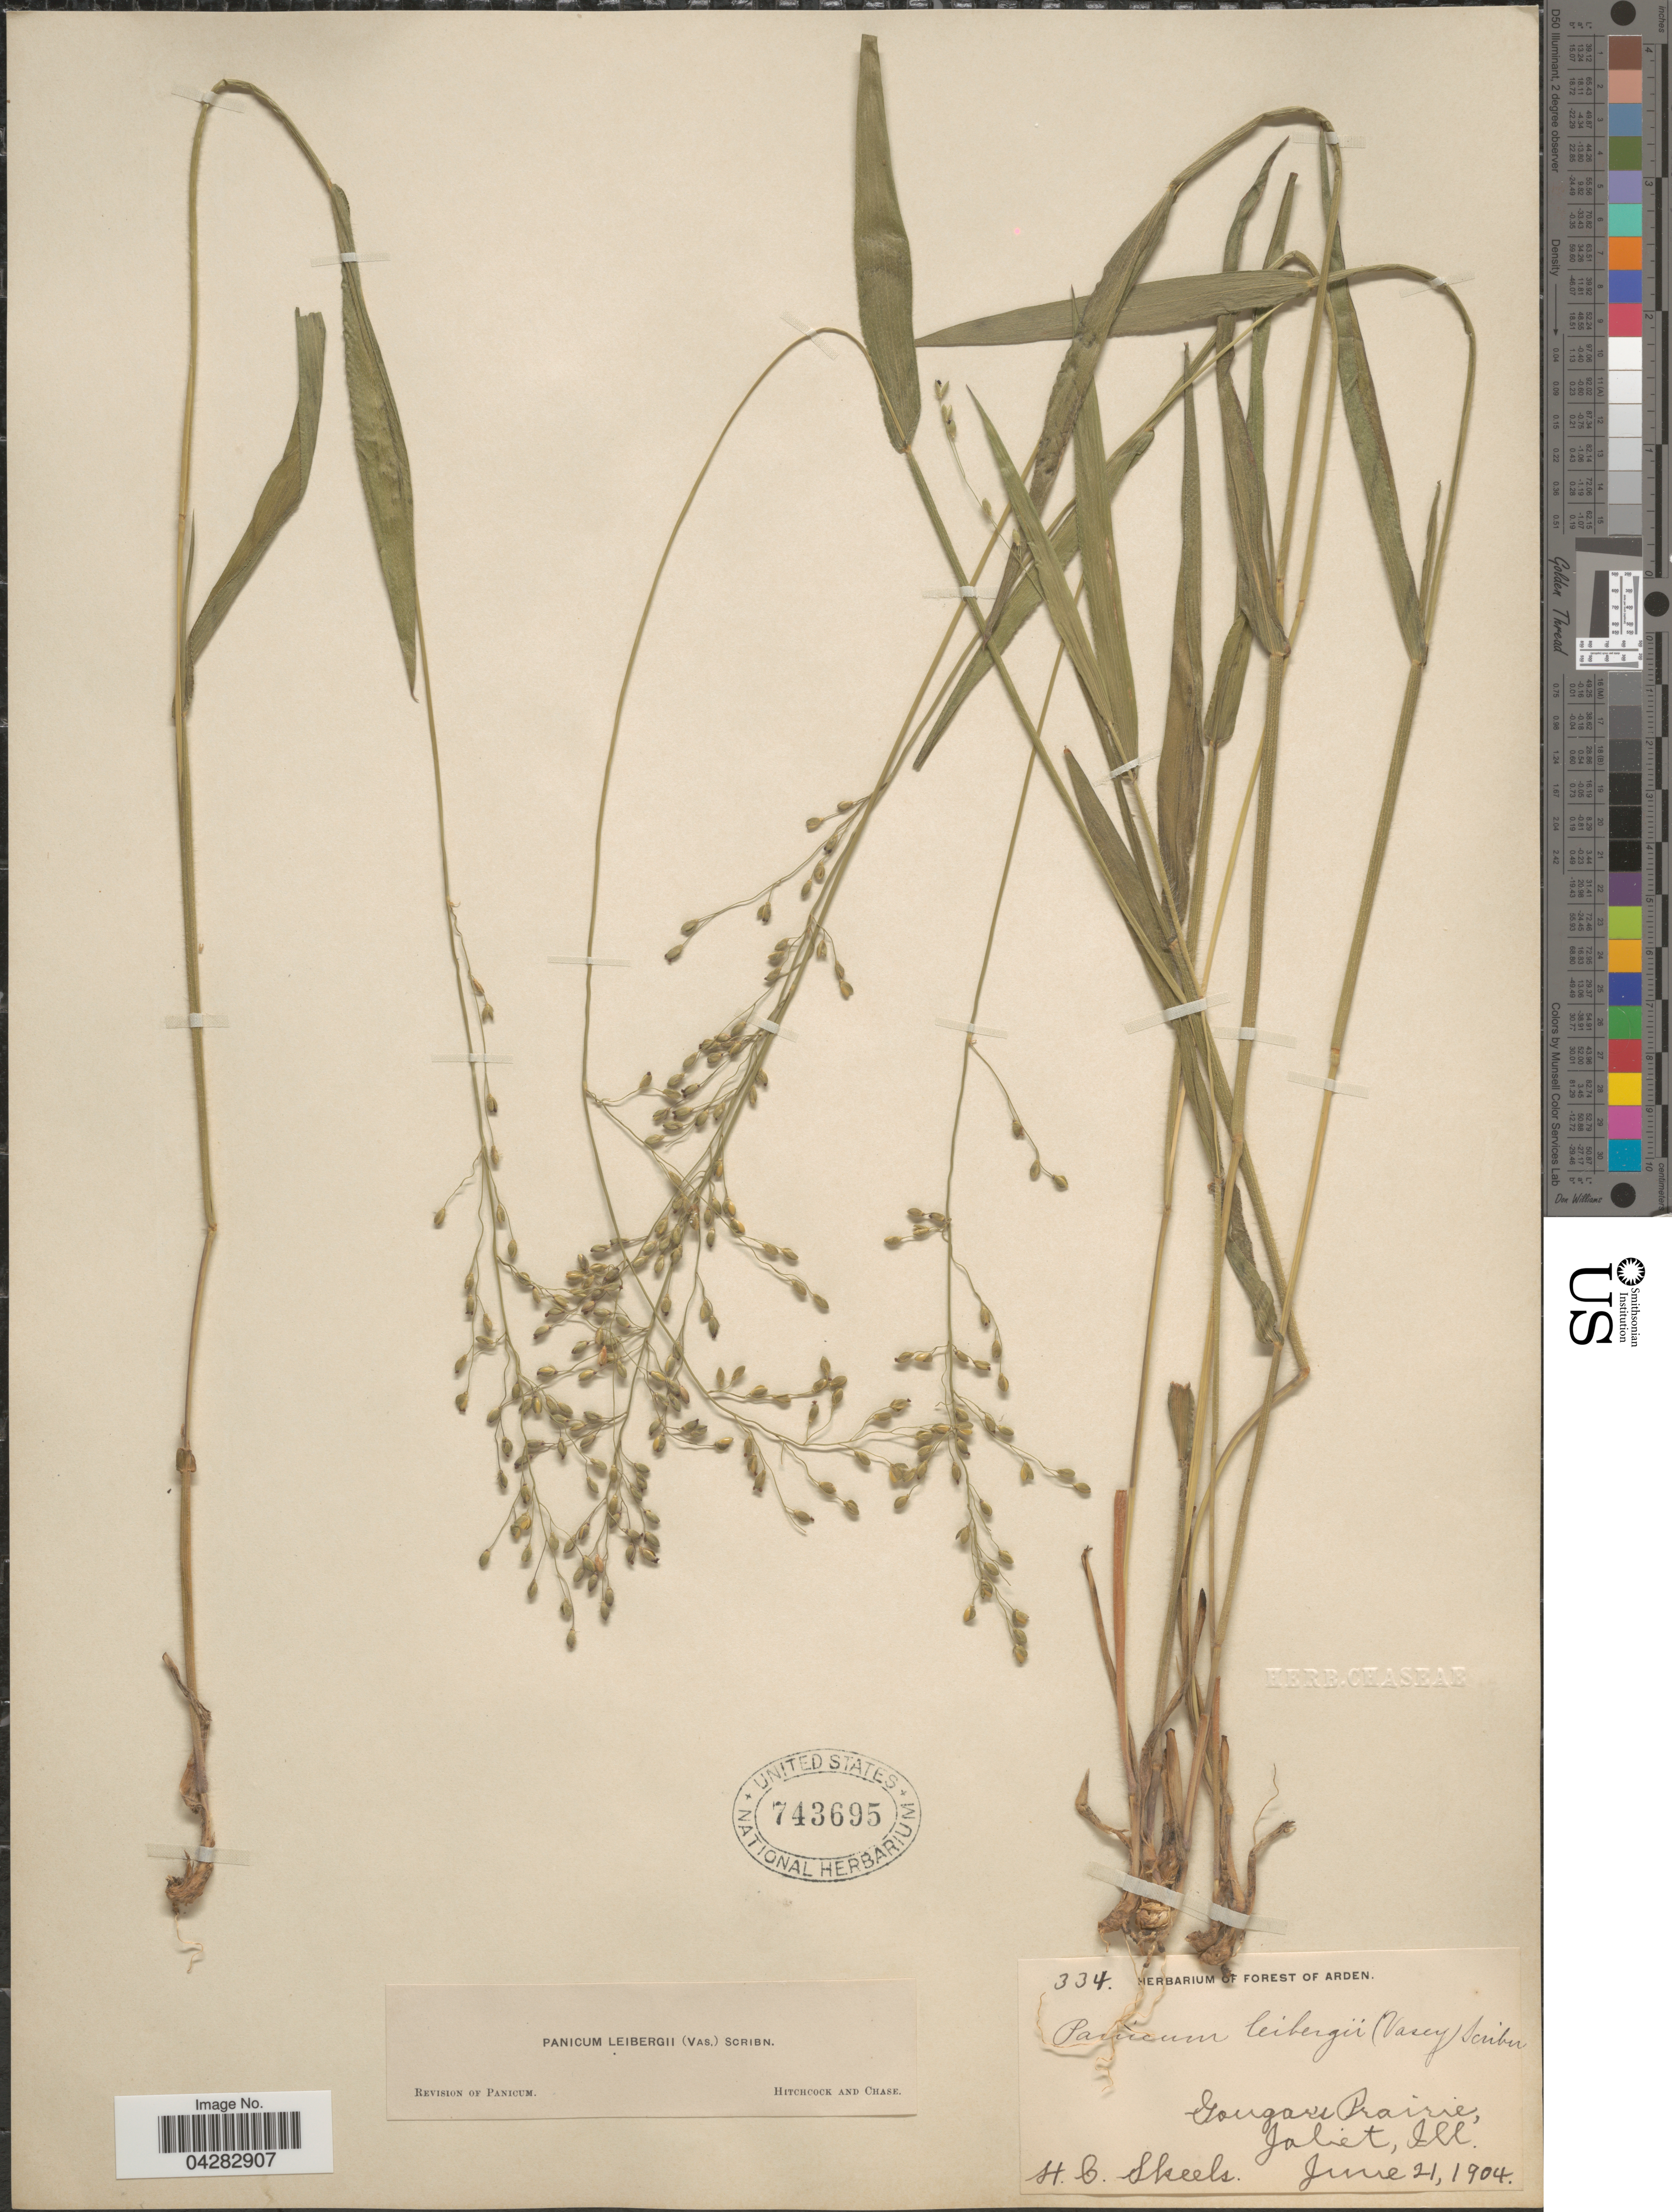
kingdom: Plantae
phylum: Tracheophyta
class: Liliopsida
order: Poales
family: Poaceae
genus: Dichanthelium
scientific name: Dichanthelium leibergii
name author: (Vasey) Gould & C.A. Clark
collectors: H. Skeels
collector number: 334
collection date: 1904-06-21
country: United States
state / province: Illinois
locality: Gougar's Prairie, Joliet.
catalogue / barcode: US 743695